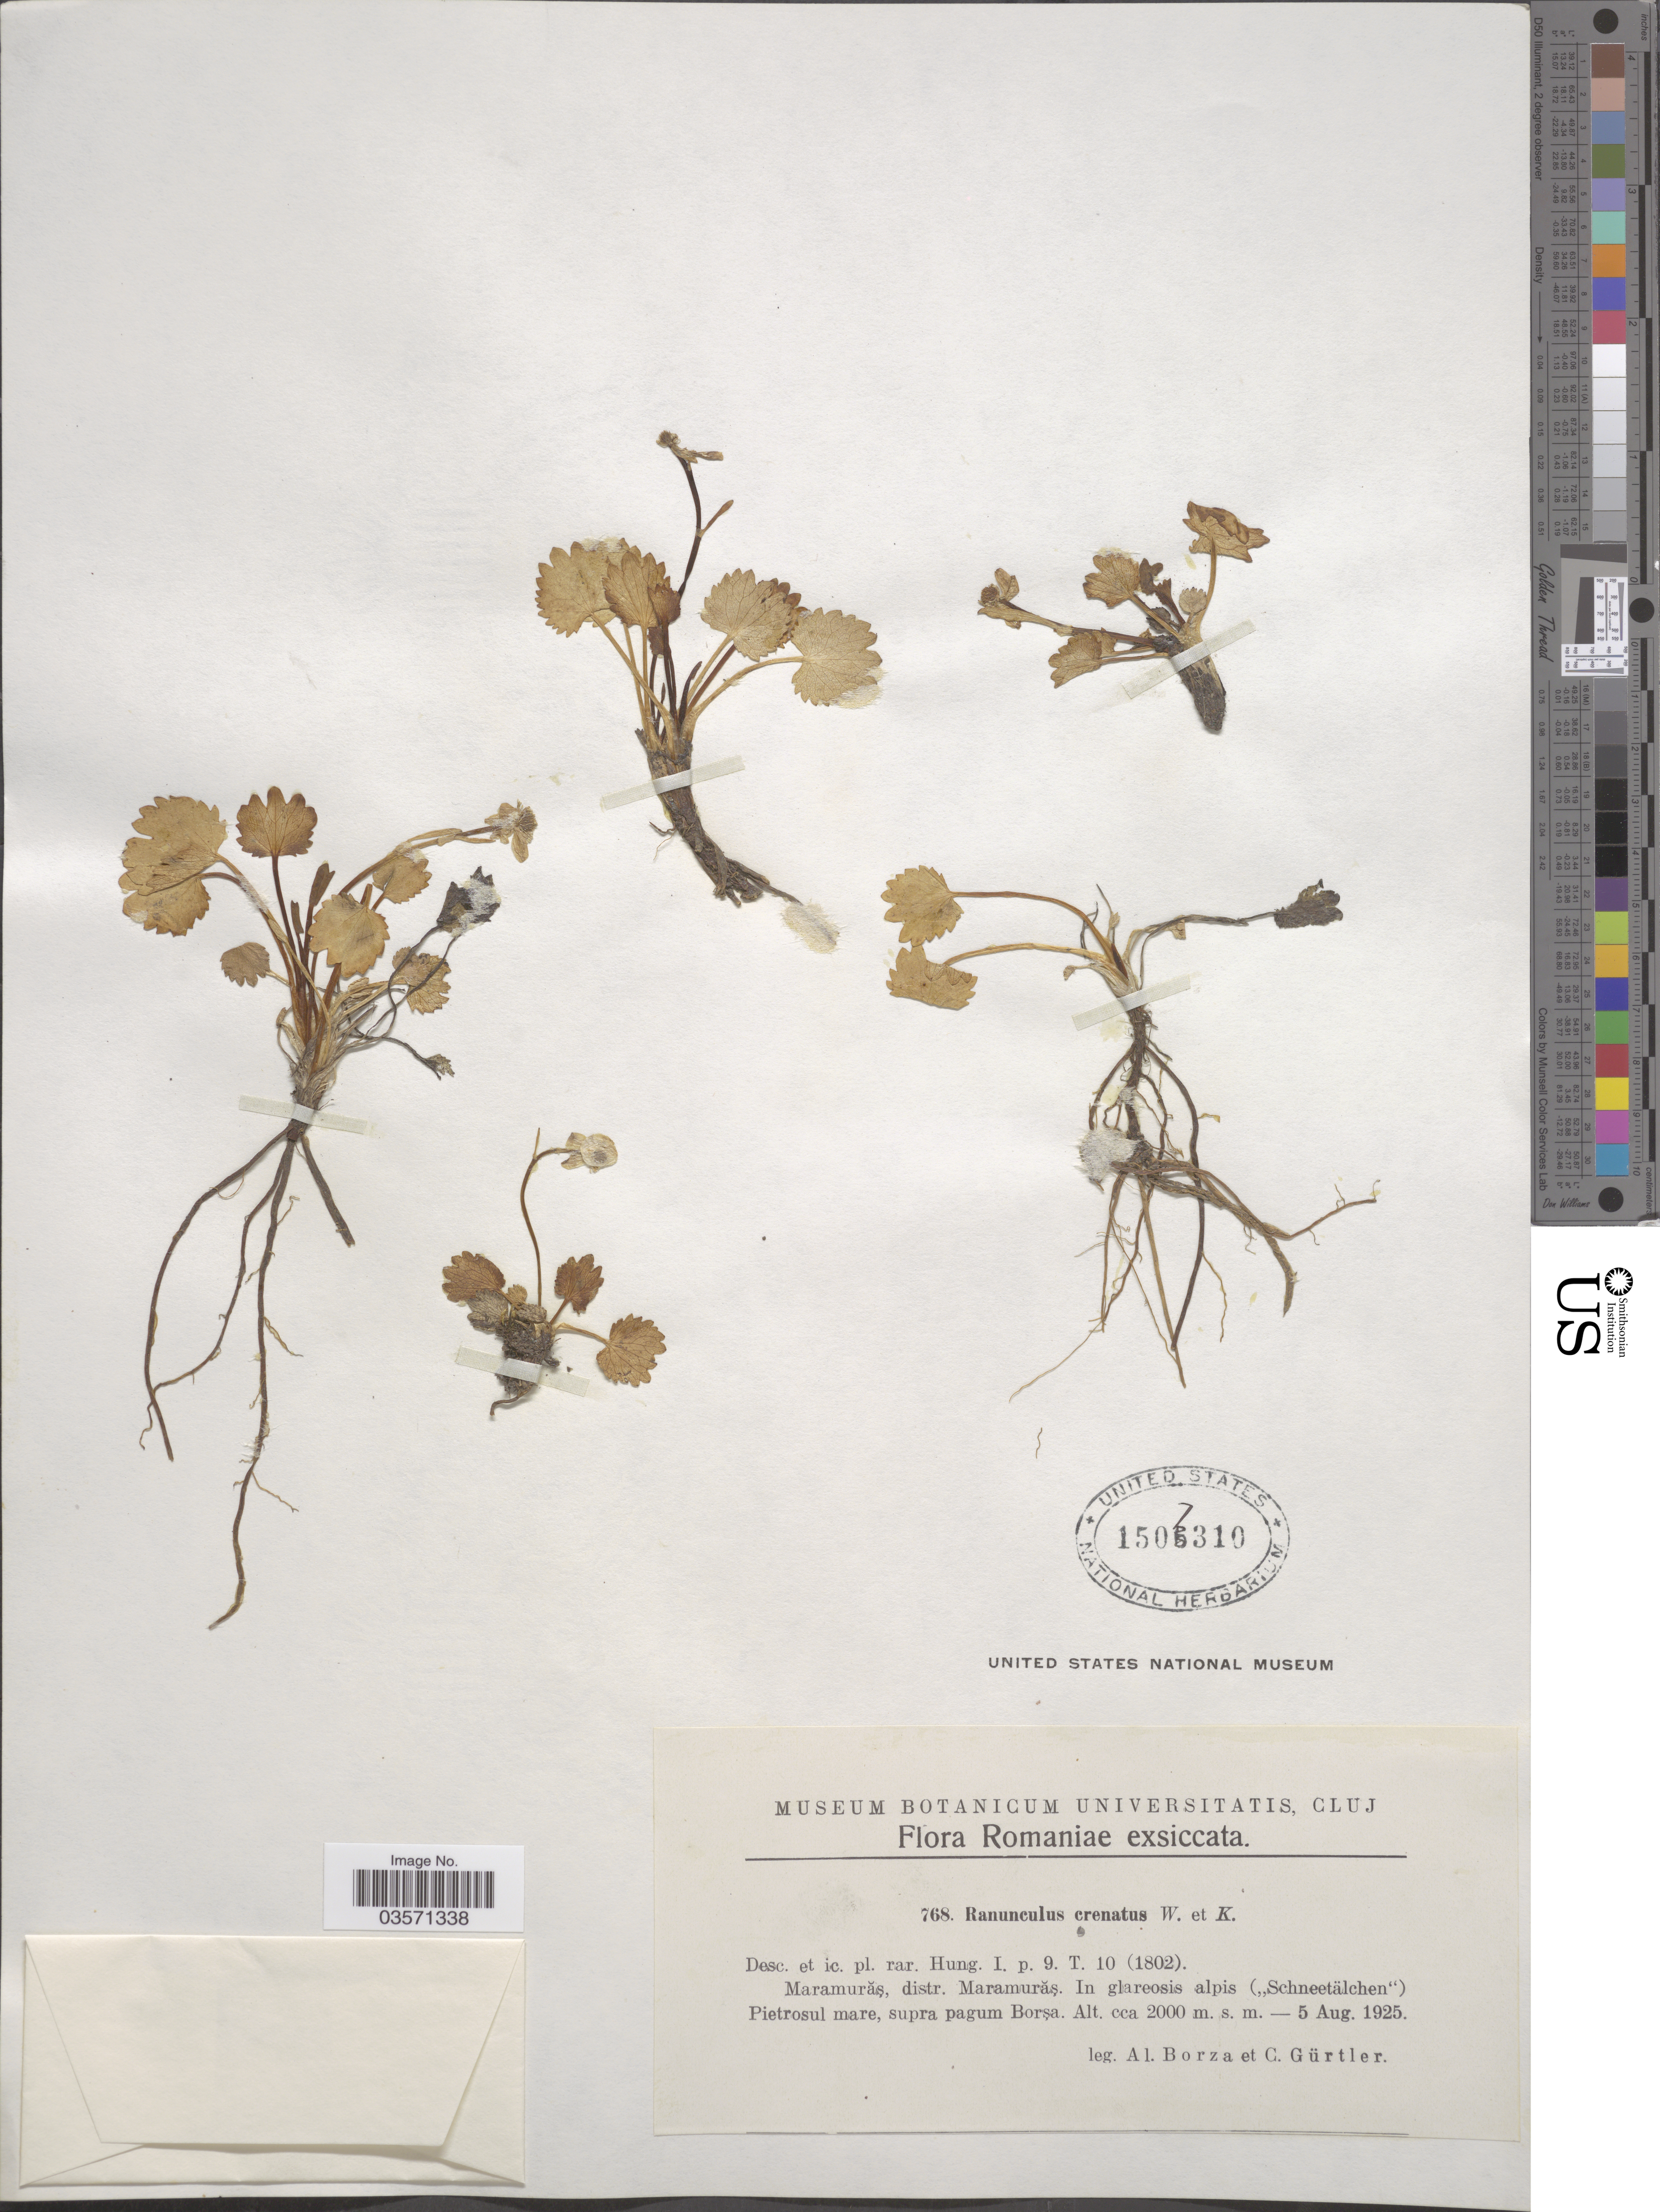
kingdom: Plantae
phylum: Tracheophyta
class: Magnoliopsida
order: Ranunculales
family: Ranunculaceae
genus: Ranunculus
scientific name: Ranunculus crenatus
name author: Waldst.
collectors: A. Borza & C. Gürtler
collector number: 768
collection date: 1925-08-05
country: Romania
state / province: Maramures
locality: Maramurăş, distr. Maramurăs. In glareosis alpis ("Schneetälchen") Pietrosul mare, supra pagum Borşa.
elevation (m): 2000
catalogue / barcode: US 1507310